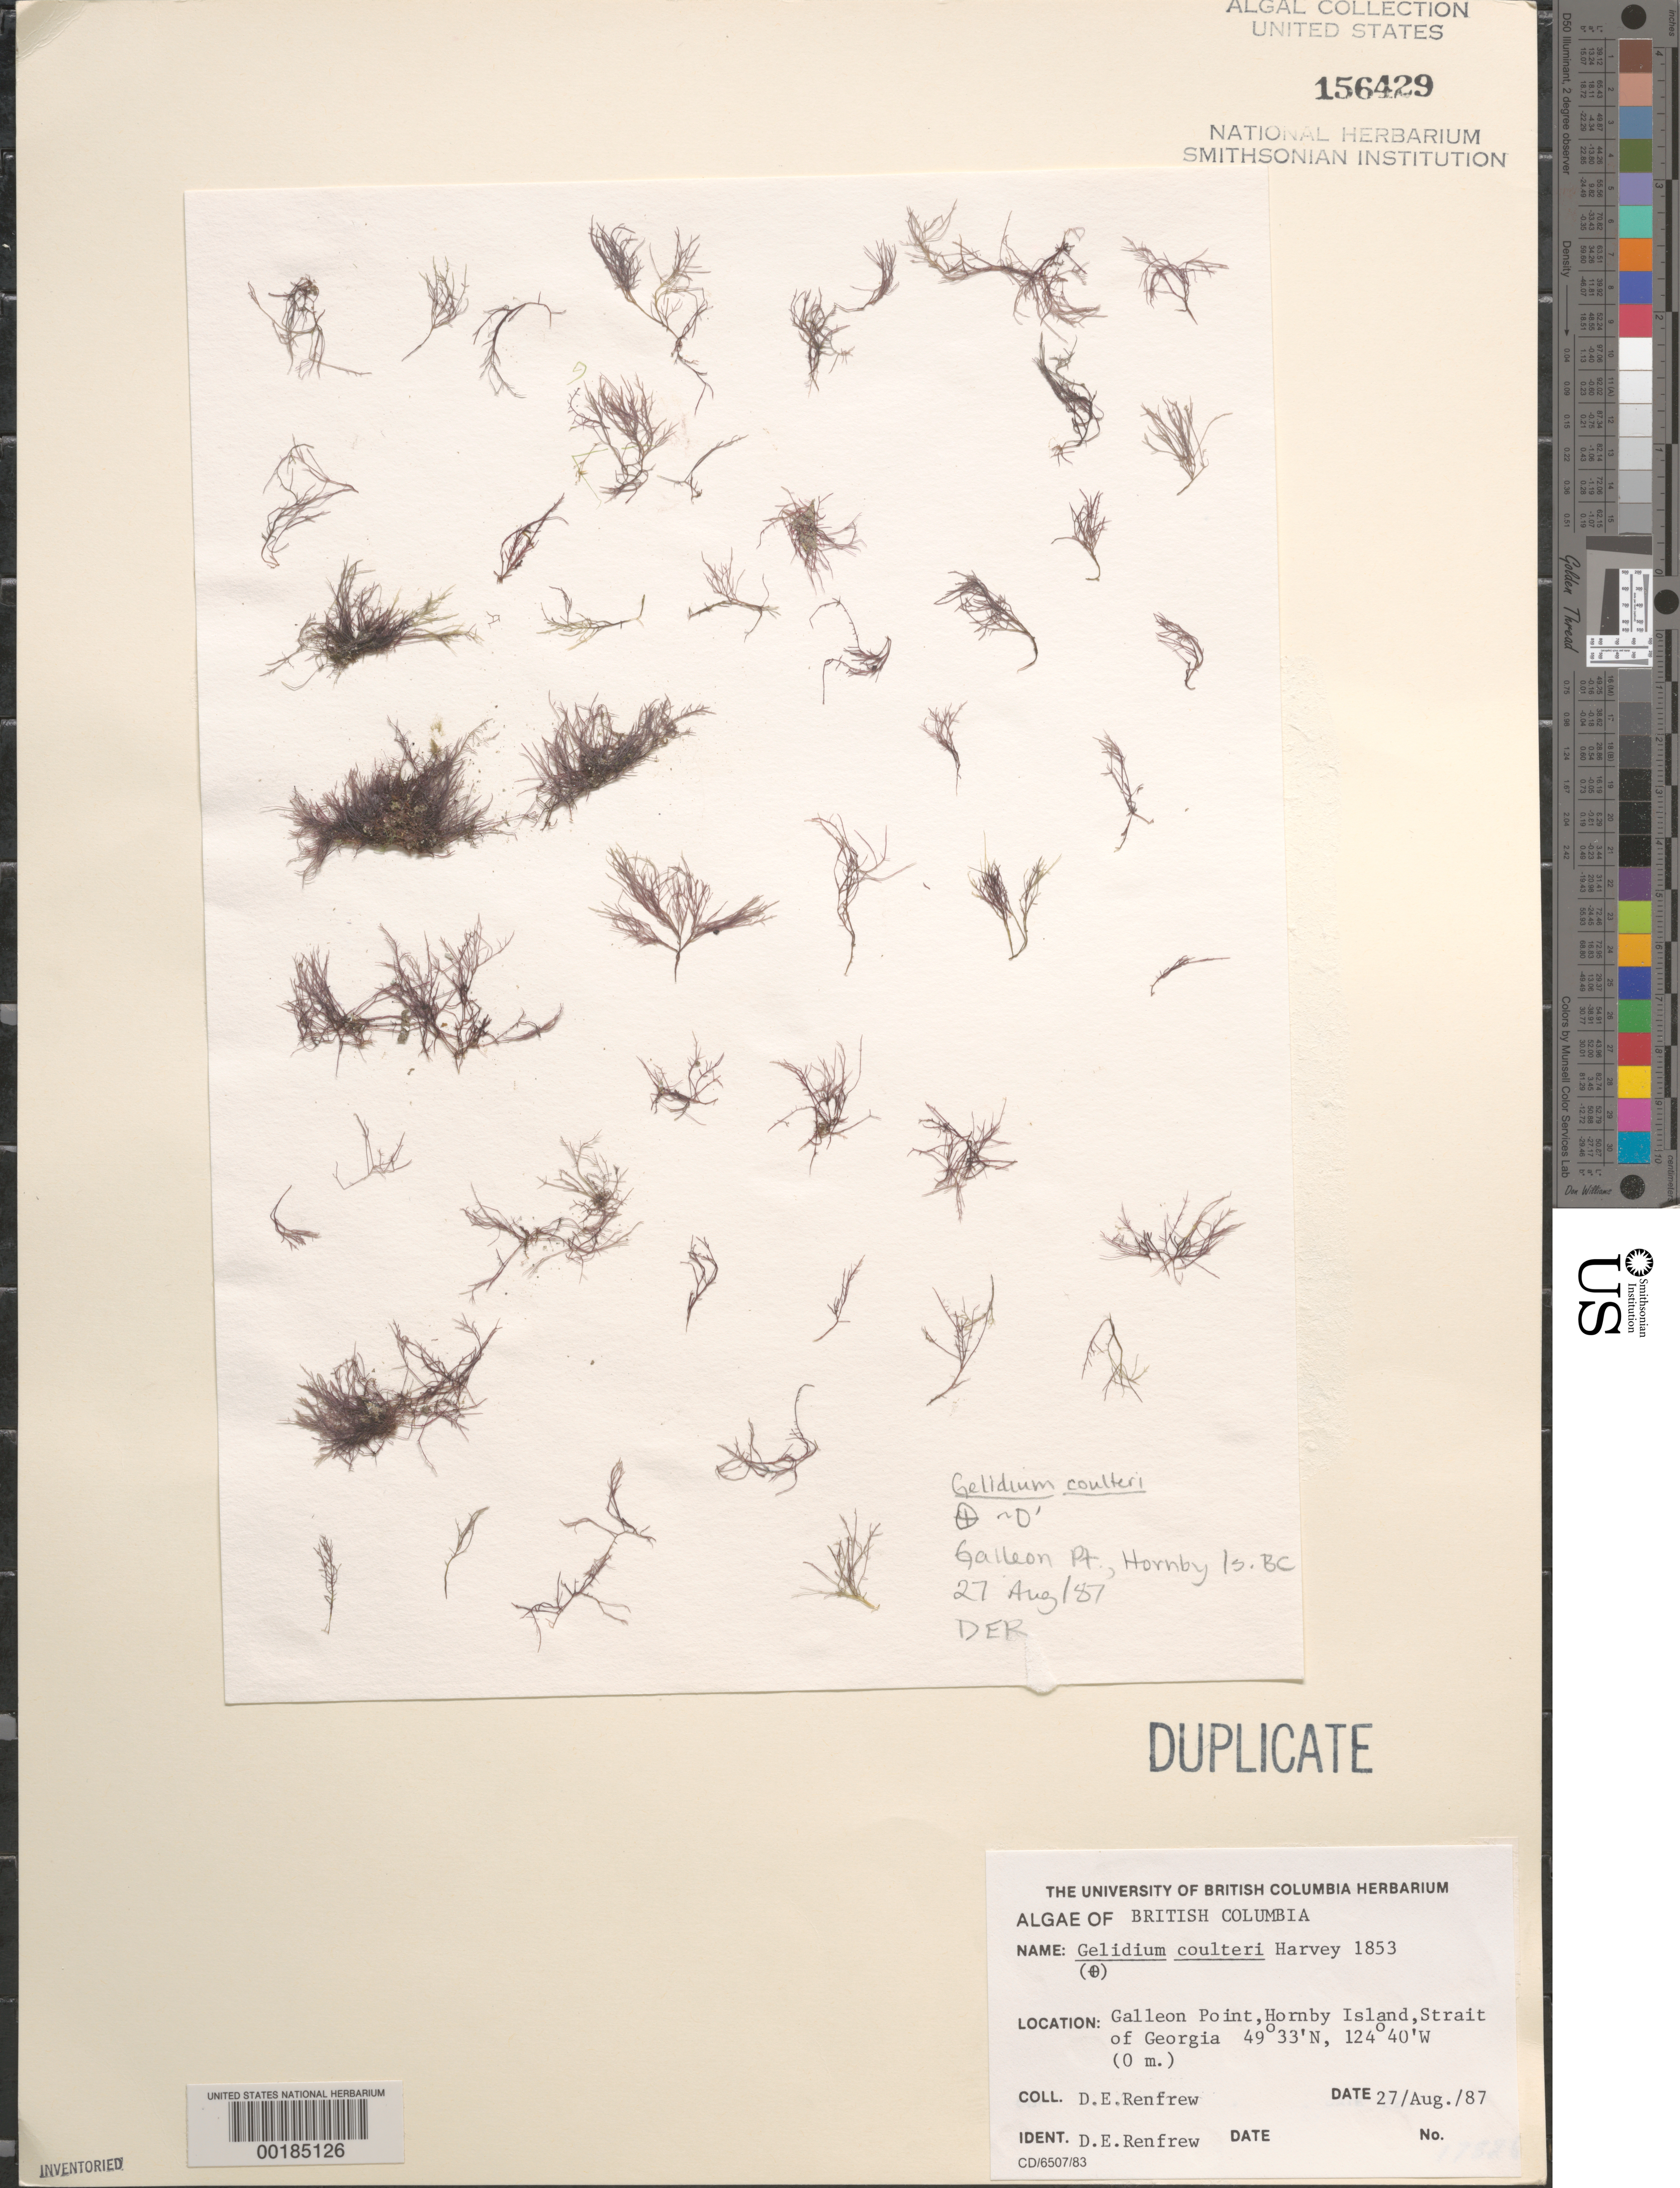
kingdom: Plantae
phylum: Rhodophyta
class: Florideophyceae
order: Gelidiales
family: Gelidiaceae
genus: Gelidium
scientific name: Gelidium coulteri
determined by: Renfrew, D. E.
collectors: D. Renfrew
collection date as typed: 27 Aug 1987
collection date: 1987-08-27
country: Canada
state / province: British Columbia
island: Hornby Island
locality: Galleon Point, Strait of Georgia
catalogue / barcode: US 156429